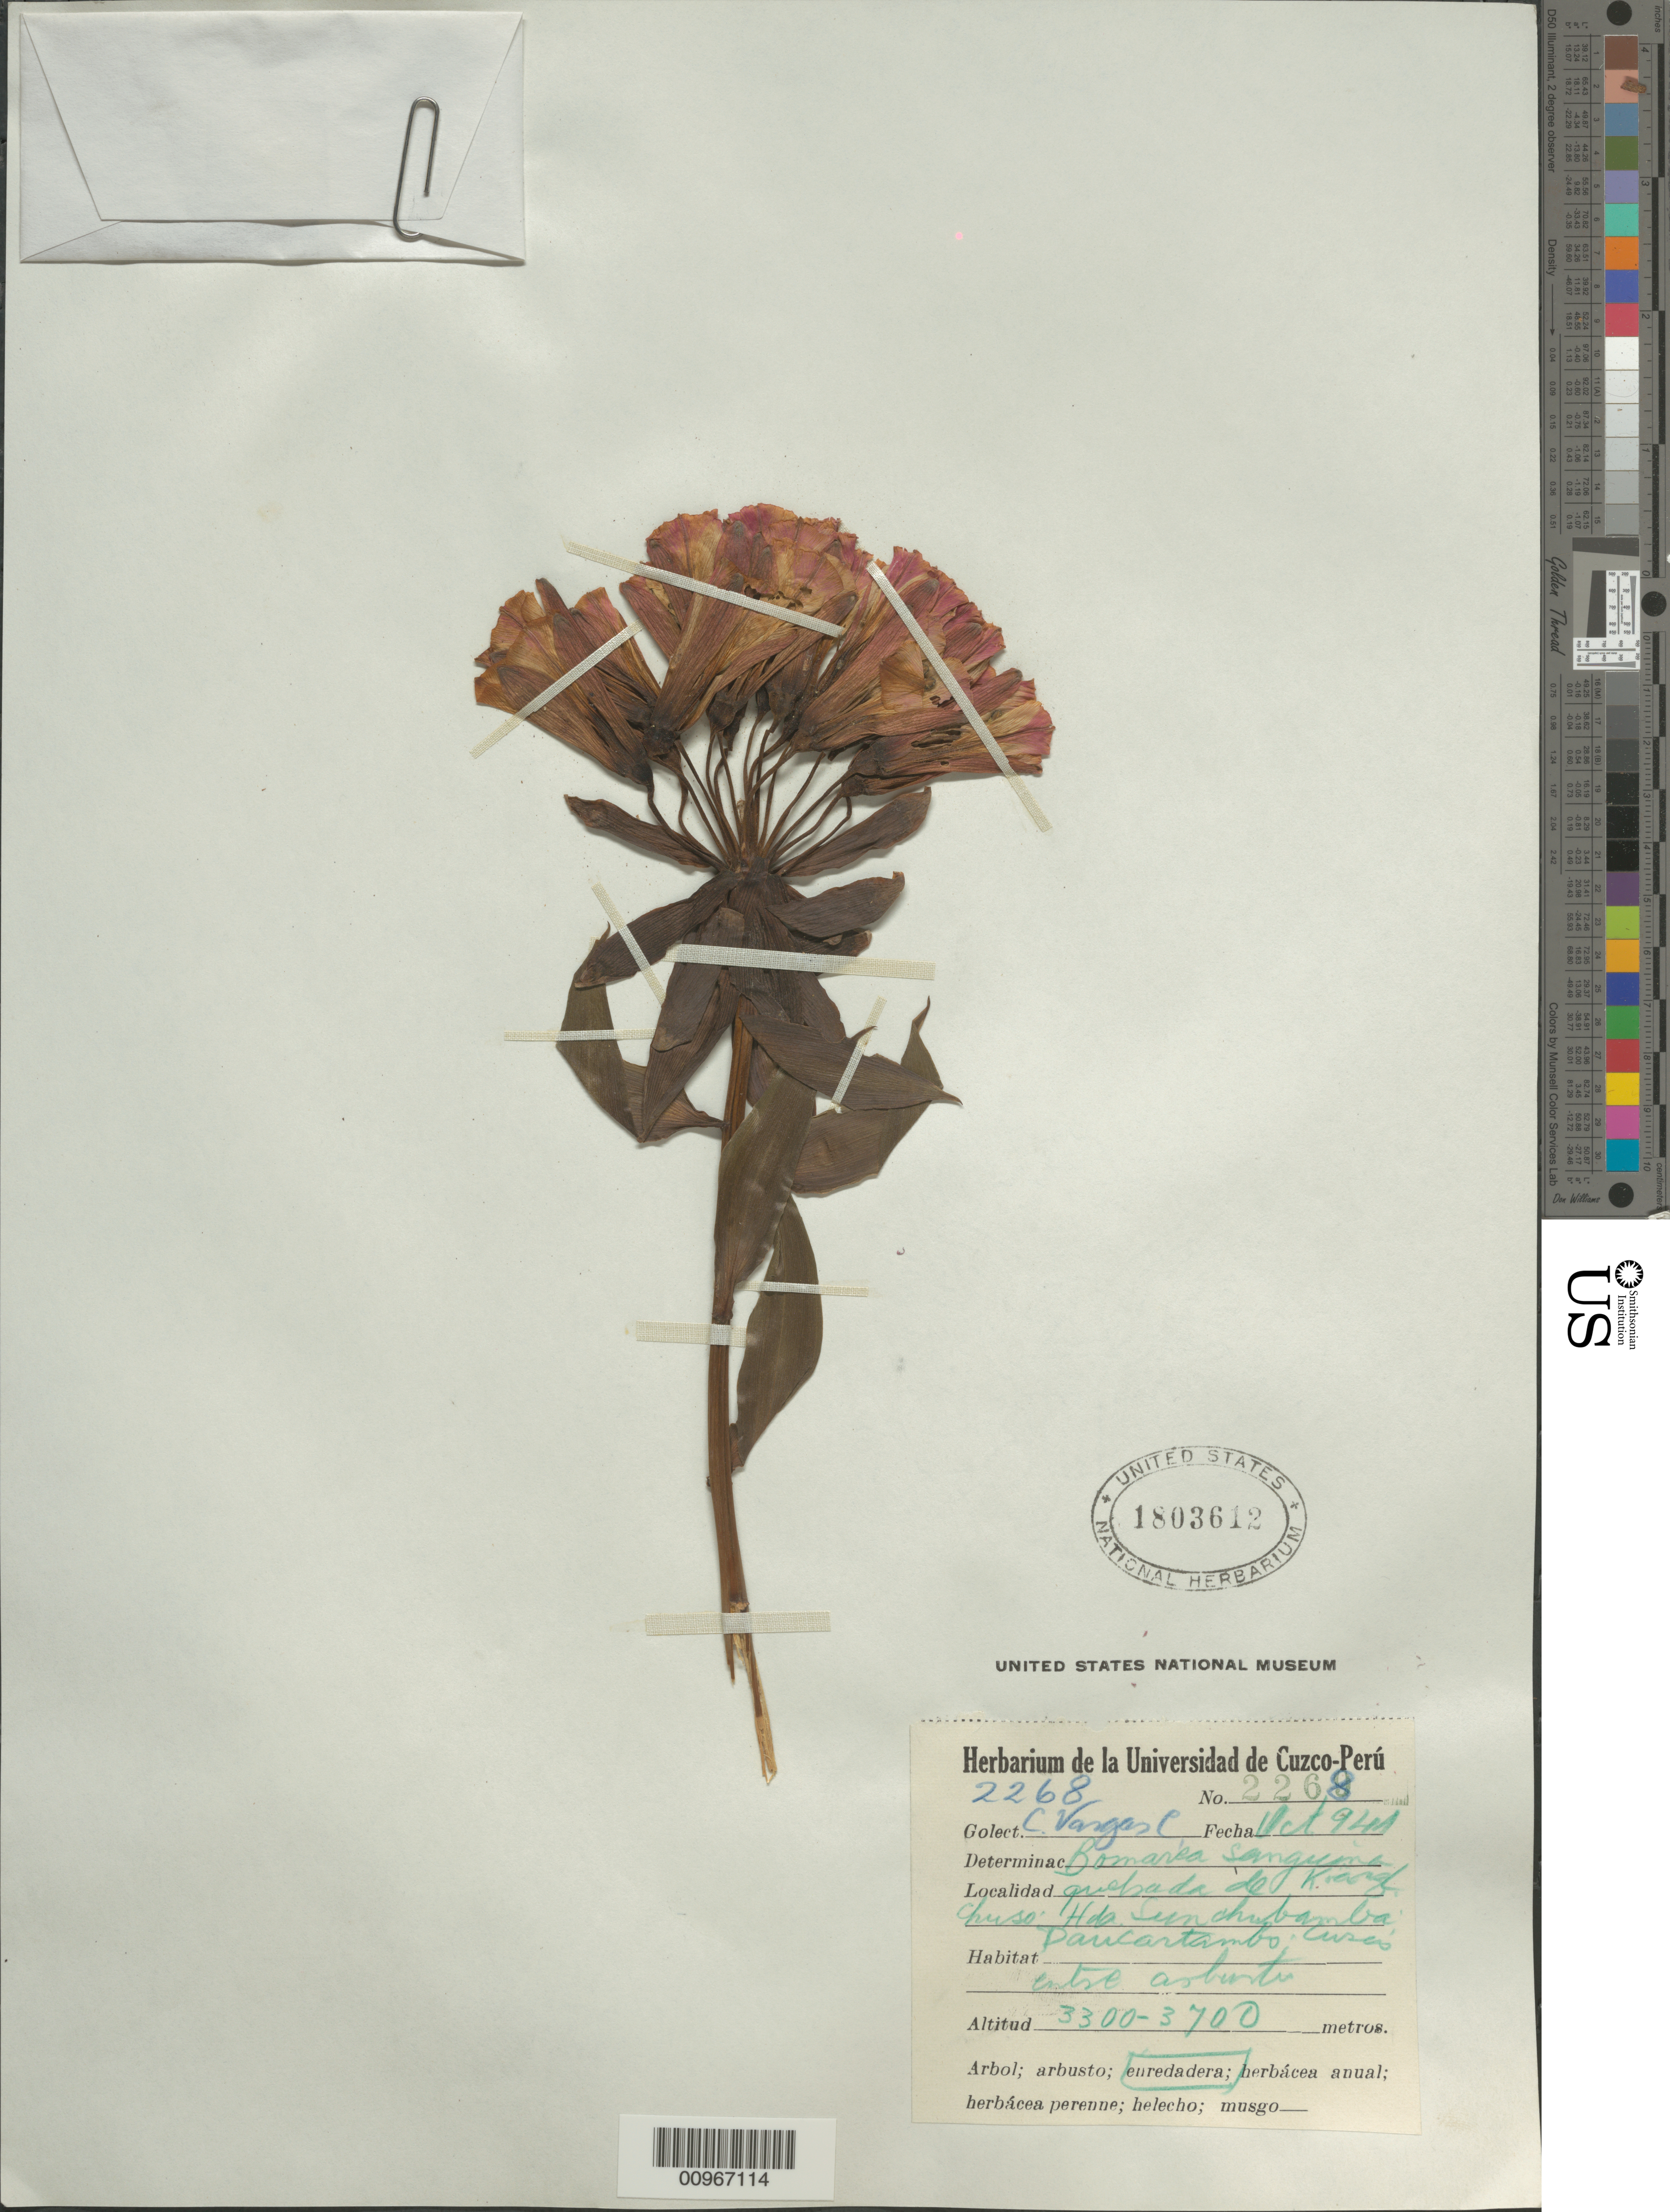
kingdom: Plantae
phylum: Tracheophyta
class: Liliopsida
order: Liliales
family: Alstroemeriaceae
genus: Bomarea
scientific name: Bomarea sanguinea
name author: Kraenzl.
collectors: C. Vargas Calderón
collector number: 2268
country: Peru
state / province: Cusco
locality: Quebrada de Chuso, hda Sunchubamba, Daucartambo, Cusos.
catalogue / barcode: US 1803612